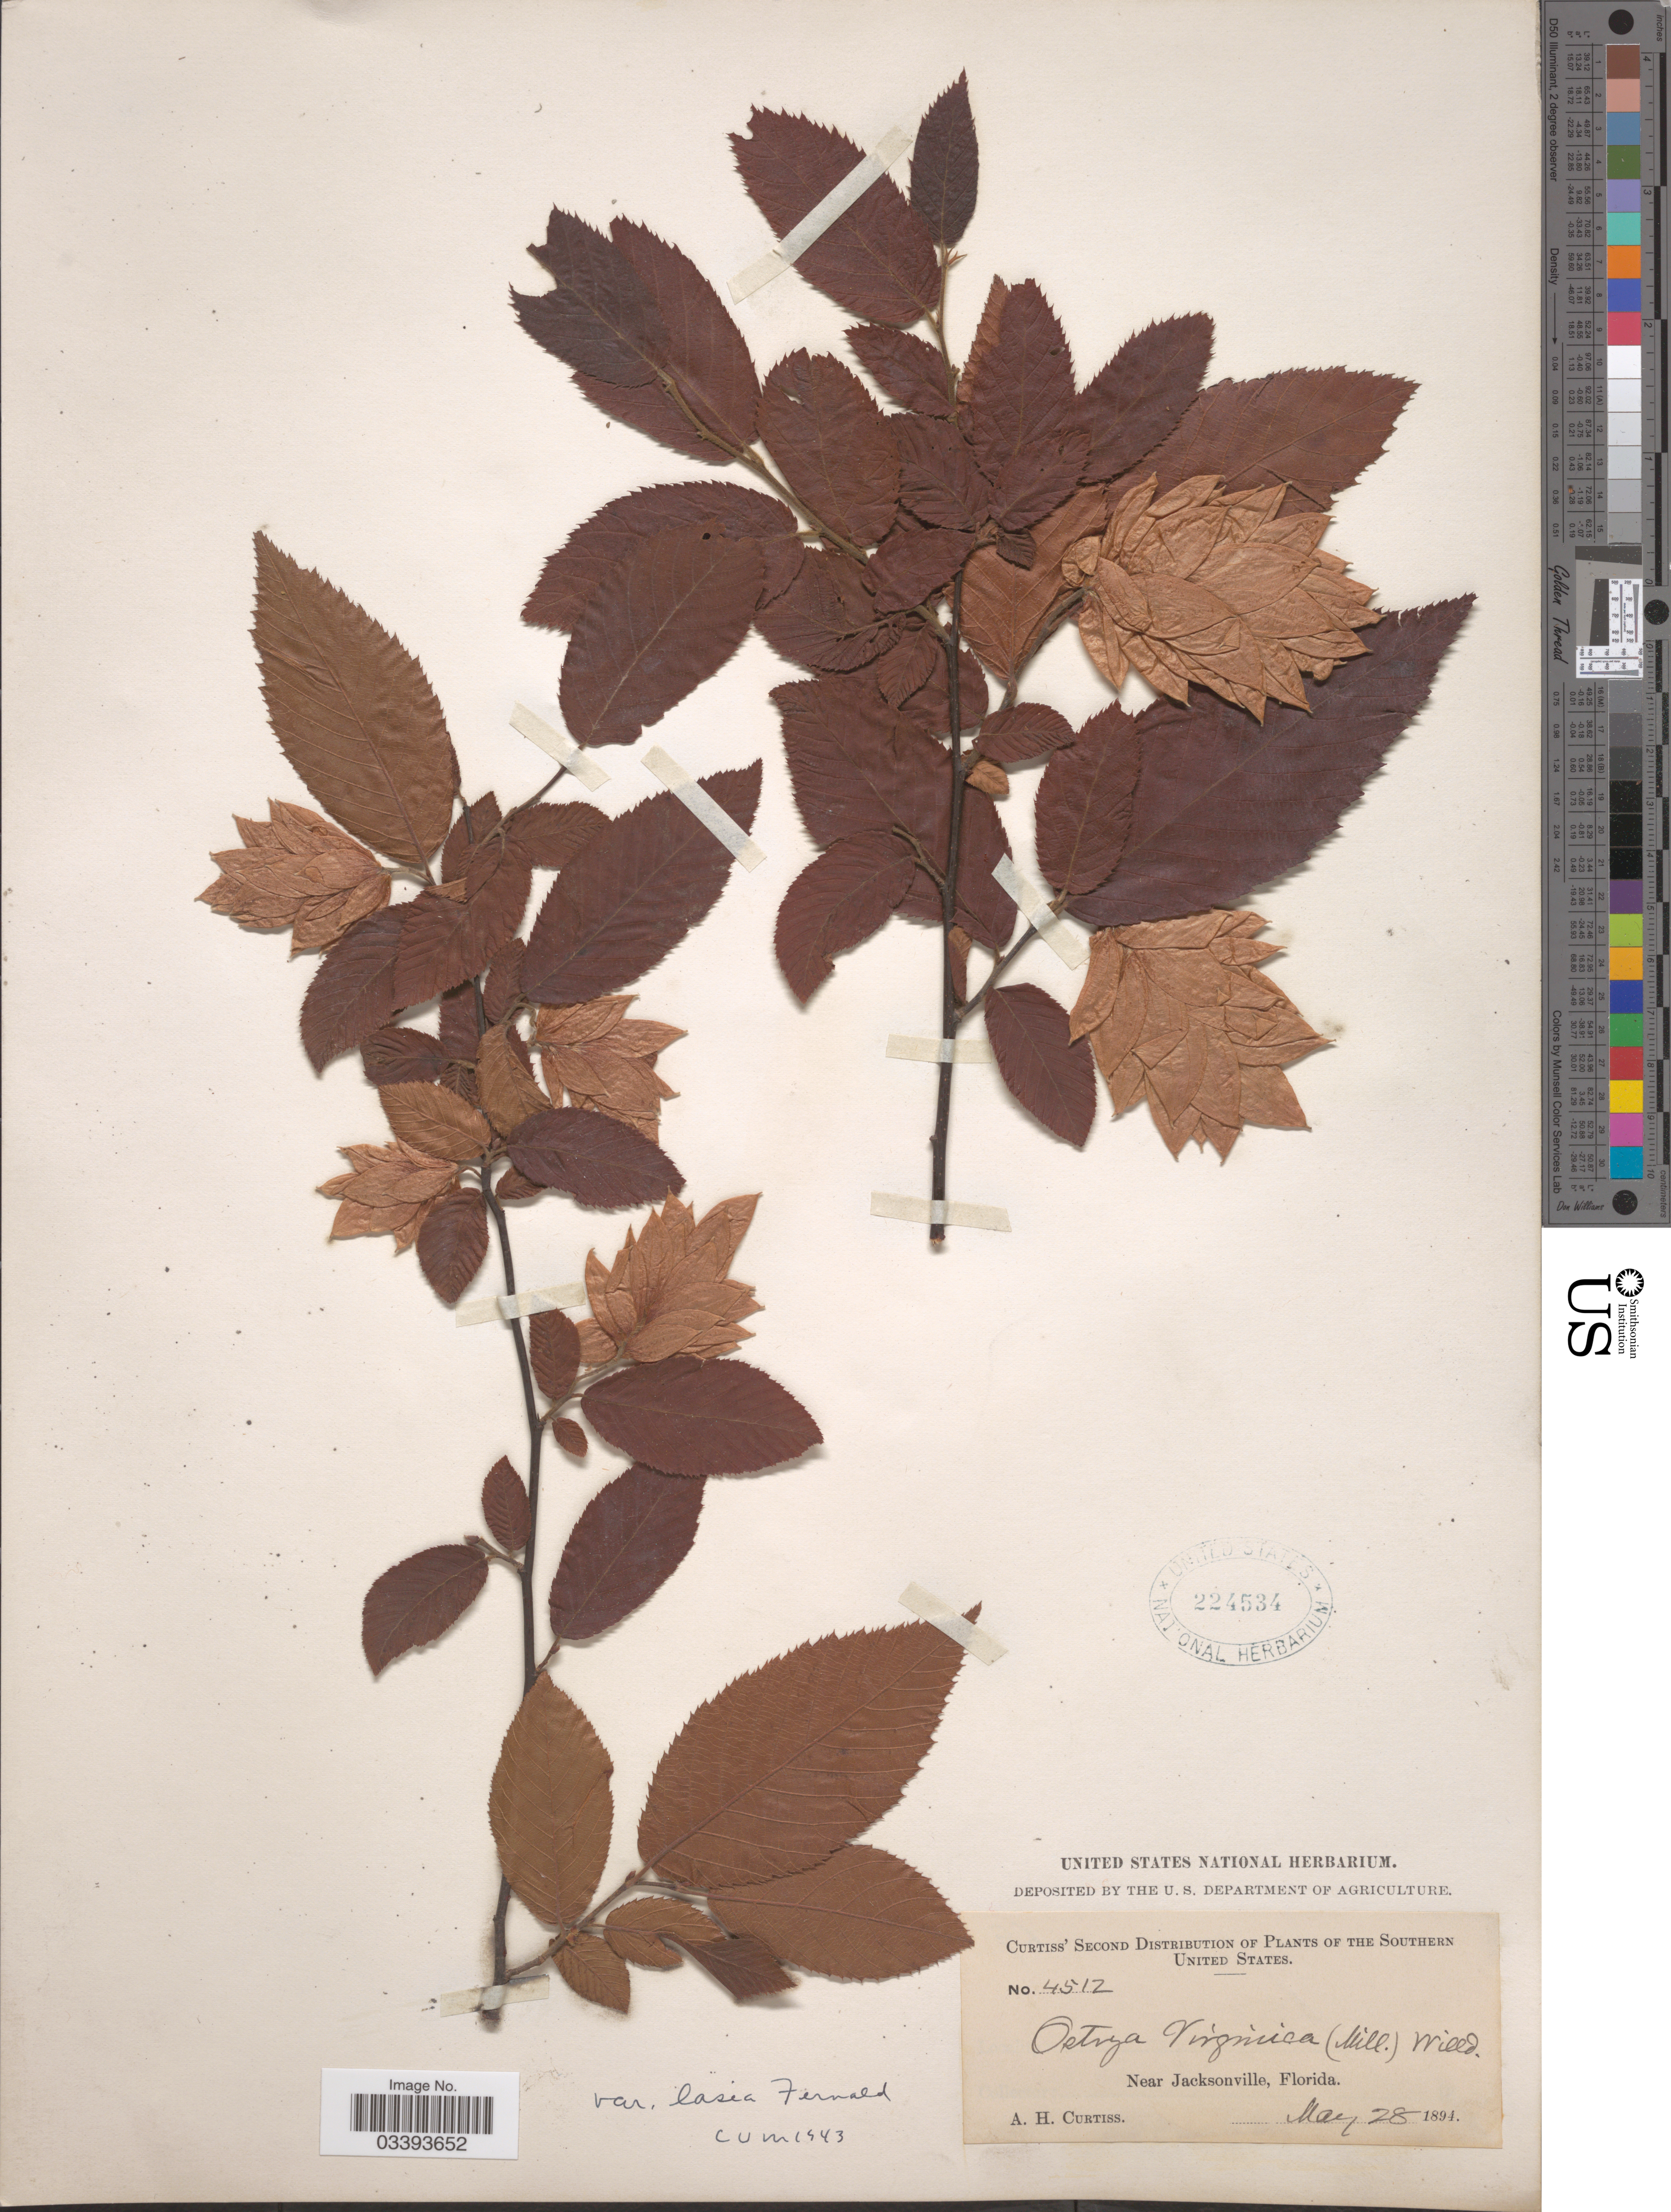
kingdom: Plantae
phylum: Tracheophyta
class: Magnoliopsida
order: Fagales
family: Betulaceae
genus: Ostrya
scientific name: Ostrya virginiana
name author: (Mill.) K. Koch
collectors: A. H. Curtiss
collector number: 4512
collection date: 1894-05-28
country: United States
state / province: Florida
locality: Southern United States. Near Jacksonville.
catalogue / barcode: US 224534